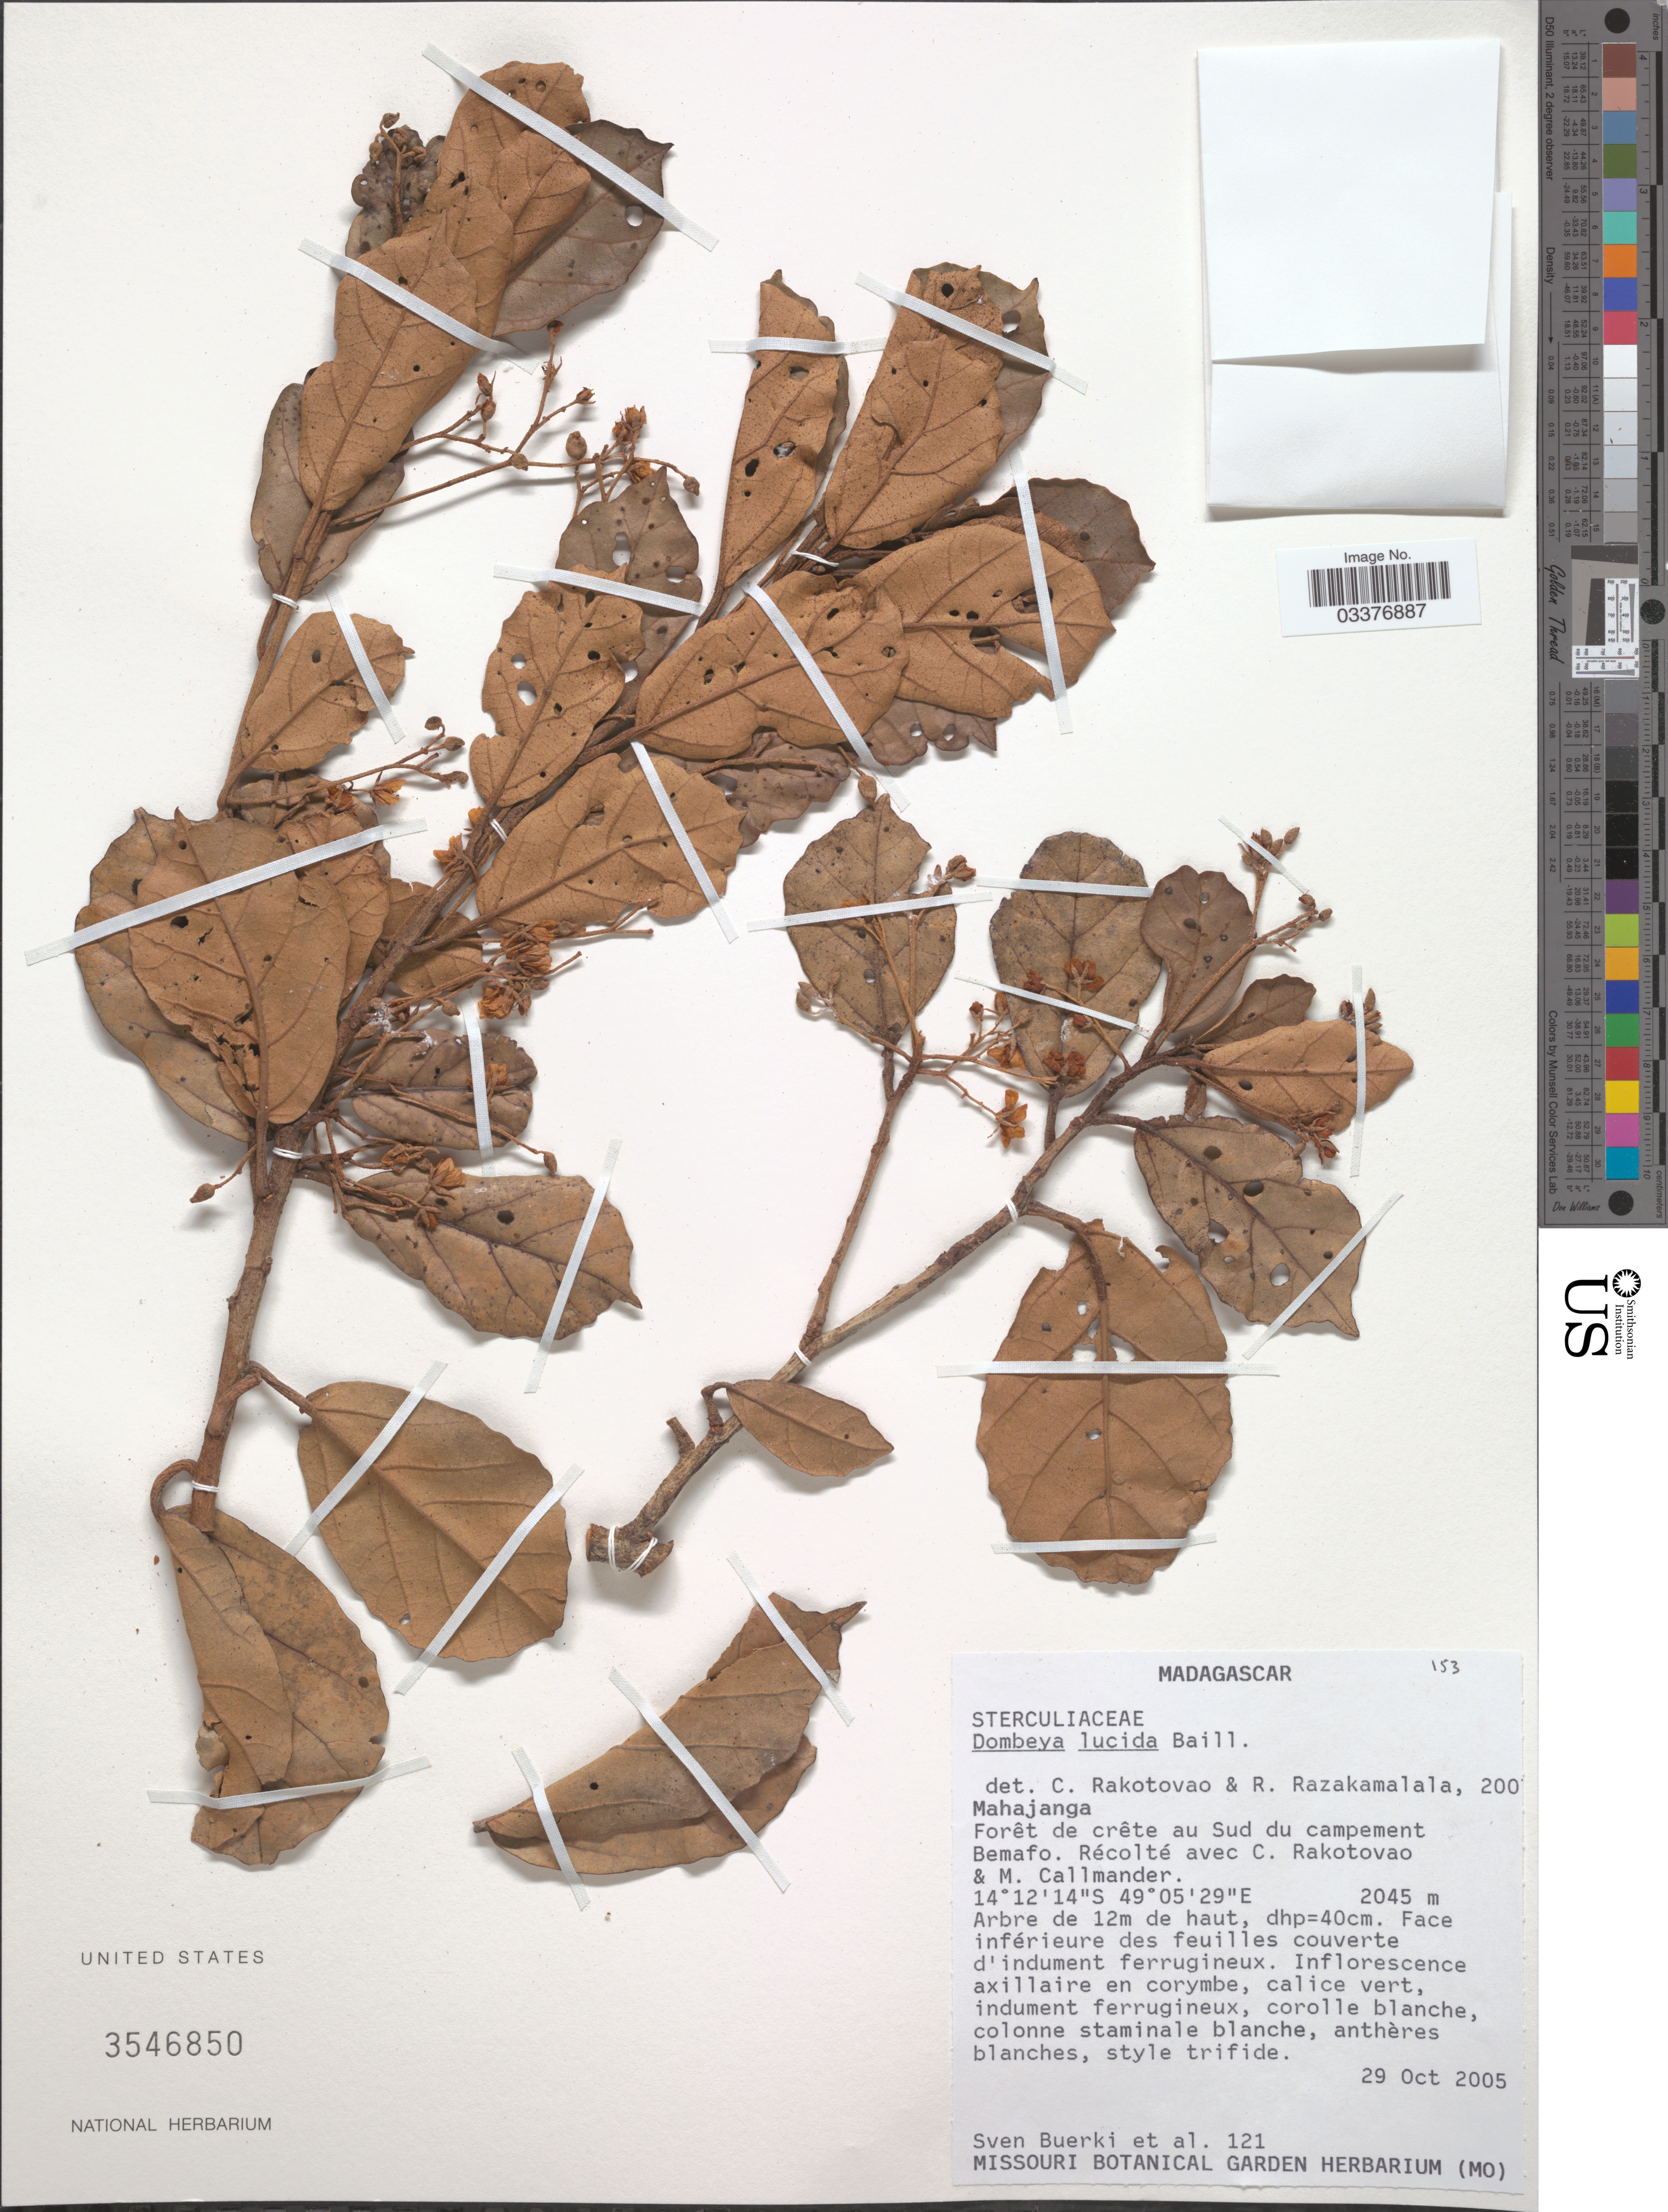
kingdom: Plantae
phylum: Tracheophyta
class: Magnoliopsida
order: Malvales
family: Malvaceae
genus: Dombeya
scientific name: Dombeya lucida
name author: Baill.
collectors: S. Buerki, C. Rakotovao & M. Callmander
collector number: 121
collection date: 2005-10-29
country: Madagascar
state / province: Diana / Sofia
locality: Forêt de crête au Sud du campement Bemafo.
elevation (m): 2045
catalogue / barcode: US 3546850